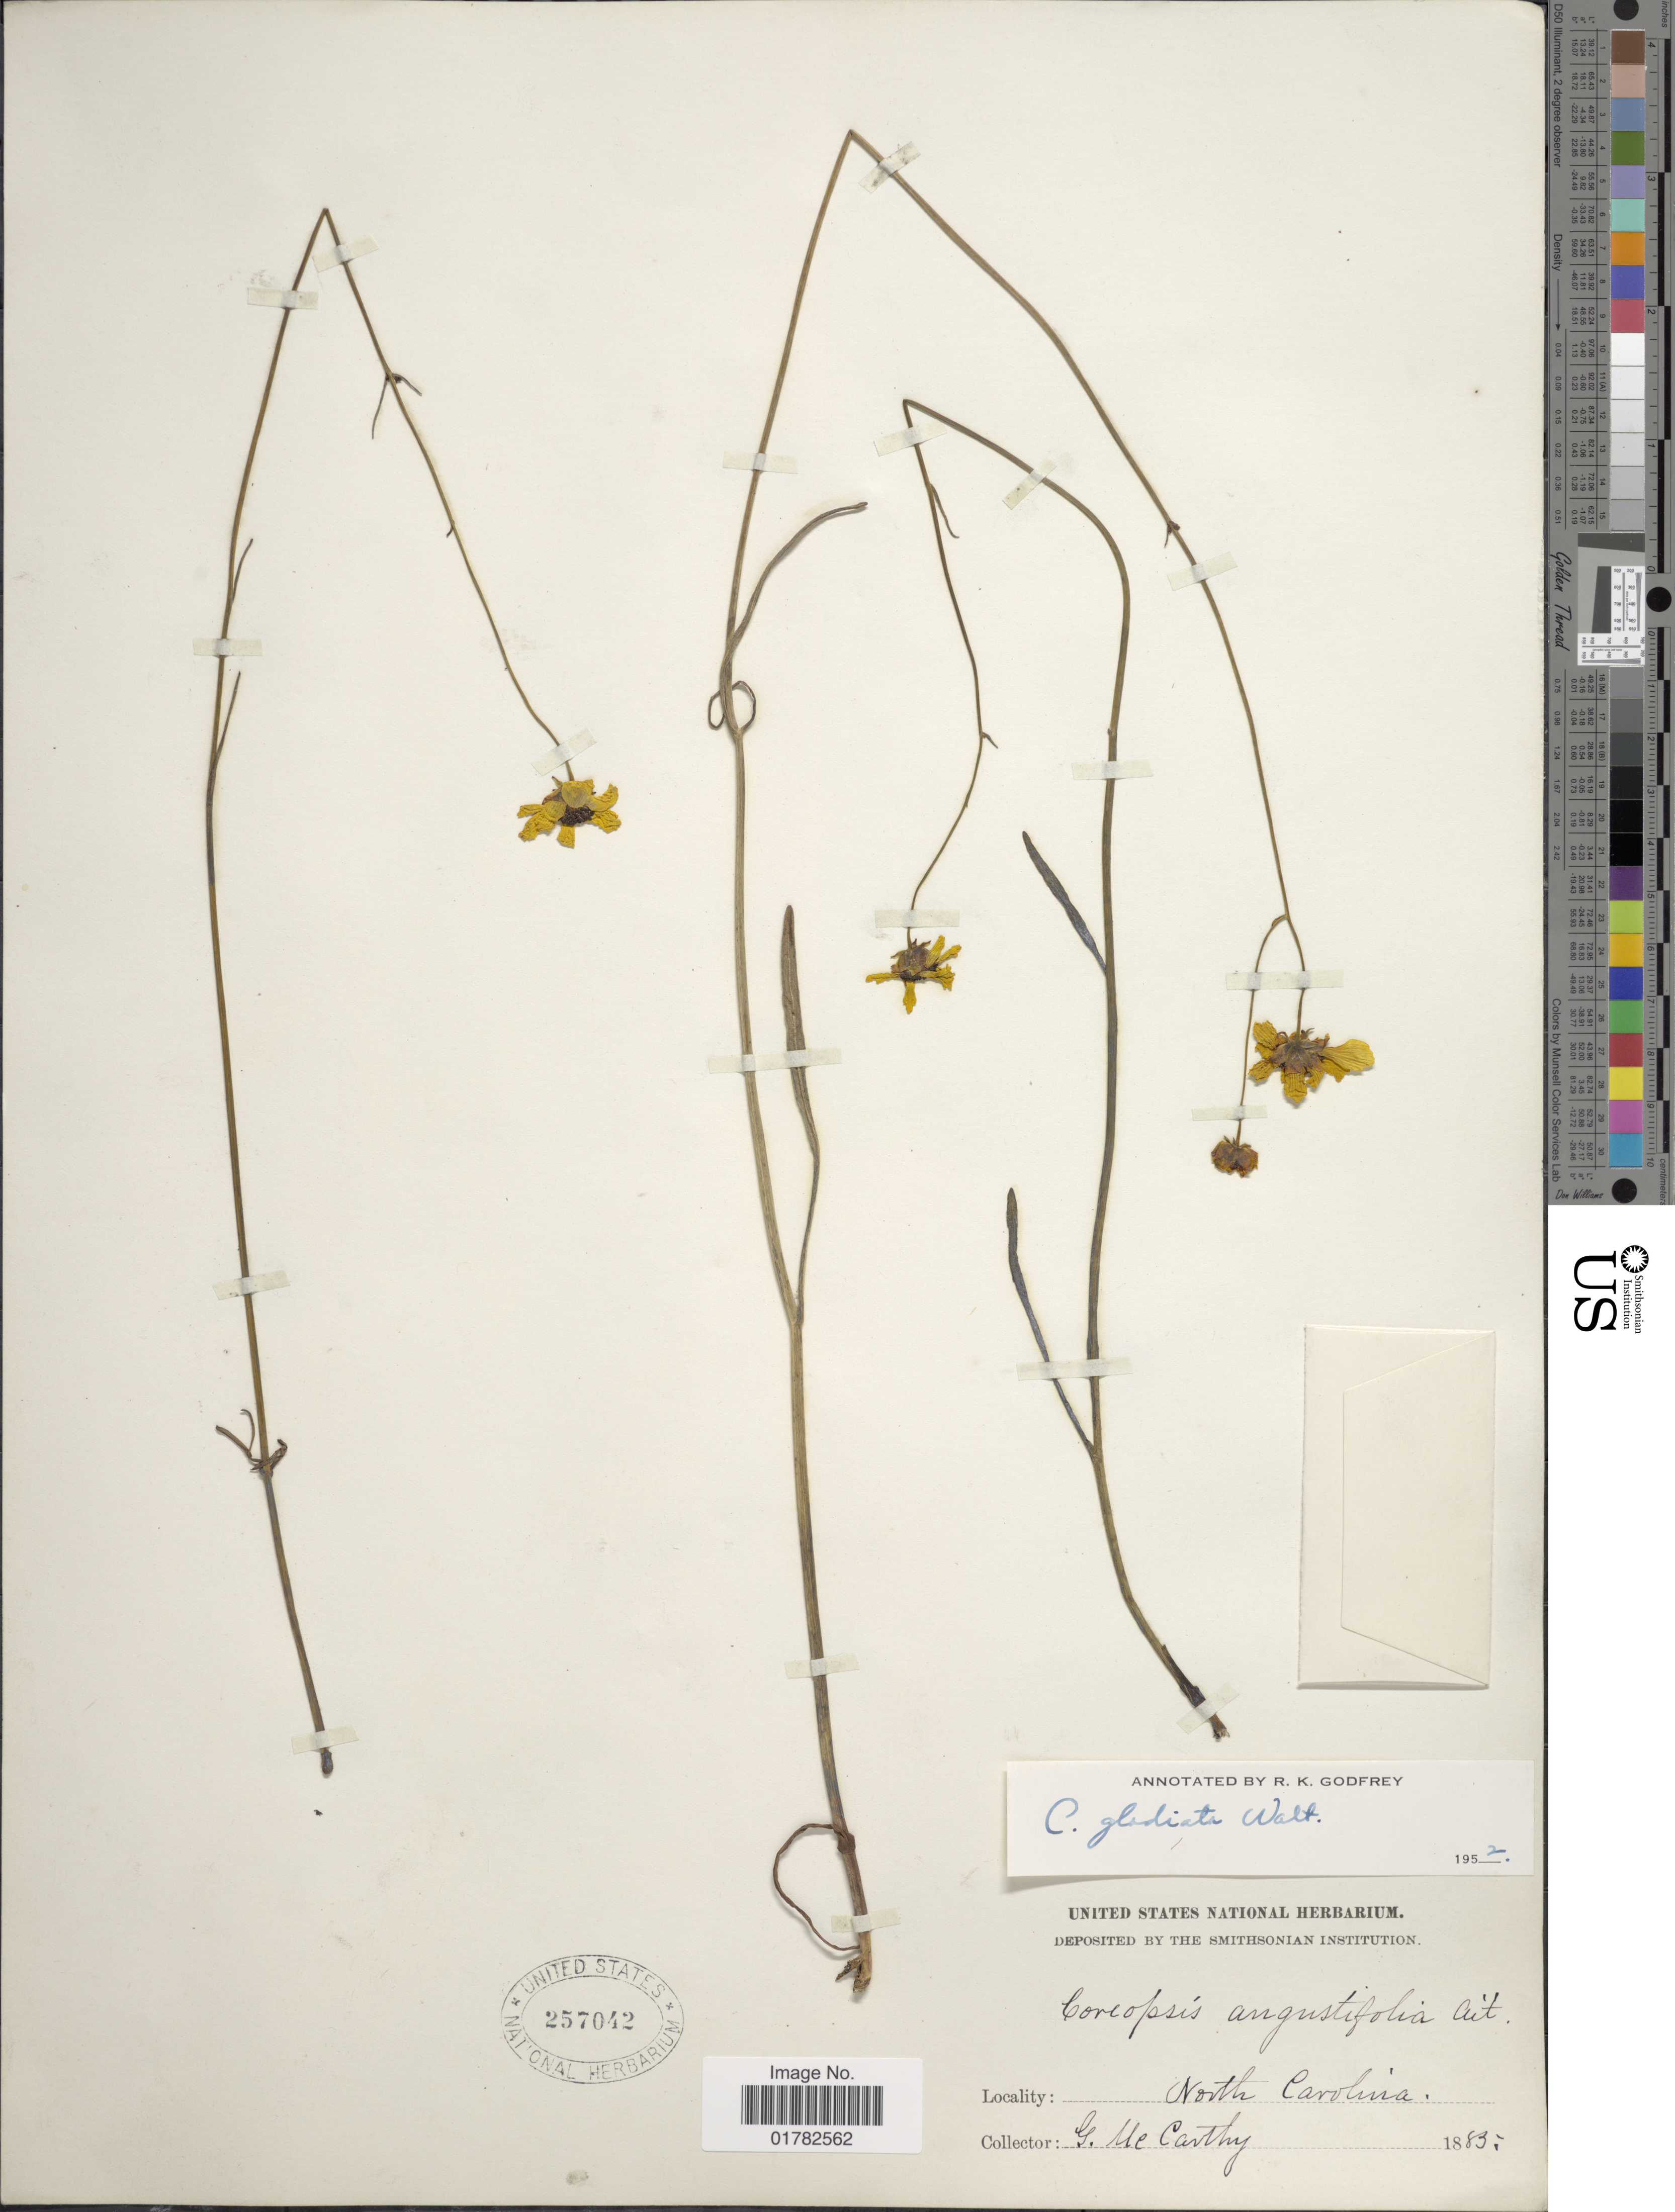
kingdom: Plantae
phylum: Tracheophyta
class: Magnoliopsida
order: Asterales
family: Asteraceae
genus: Coreopsis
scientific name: Coreopsis gladiata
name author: Walter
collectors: G. McCarthy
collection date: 1885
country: United States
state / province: North Carolina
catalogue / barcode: US 257042